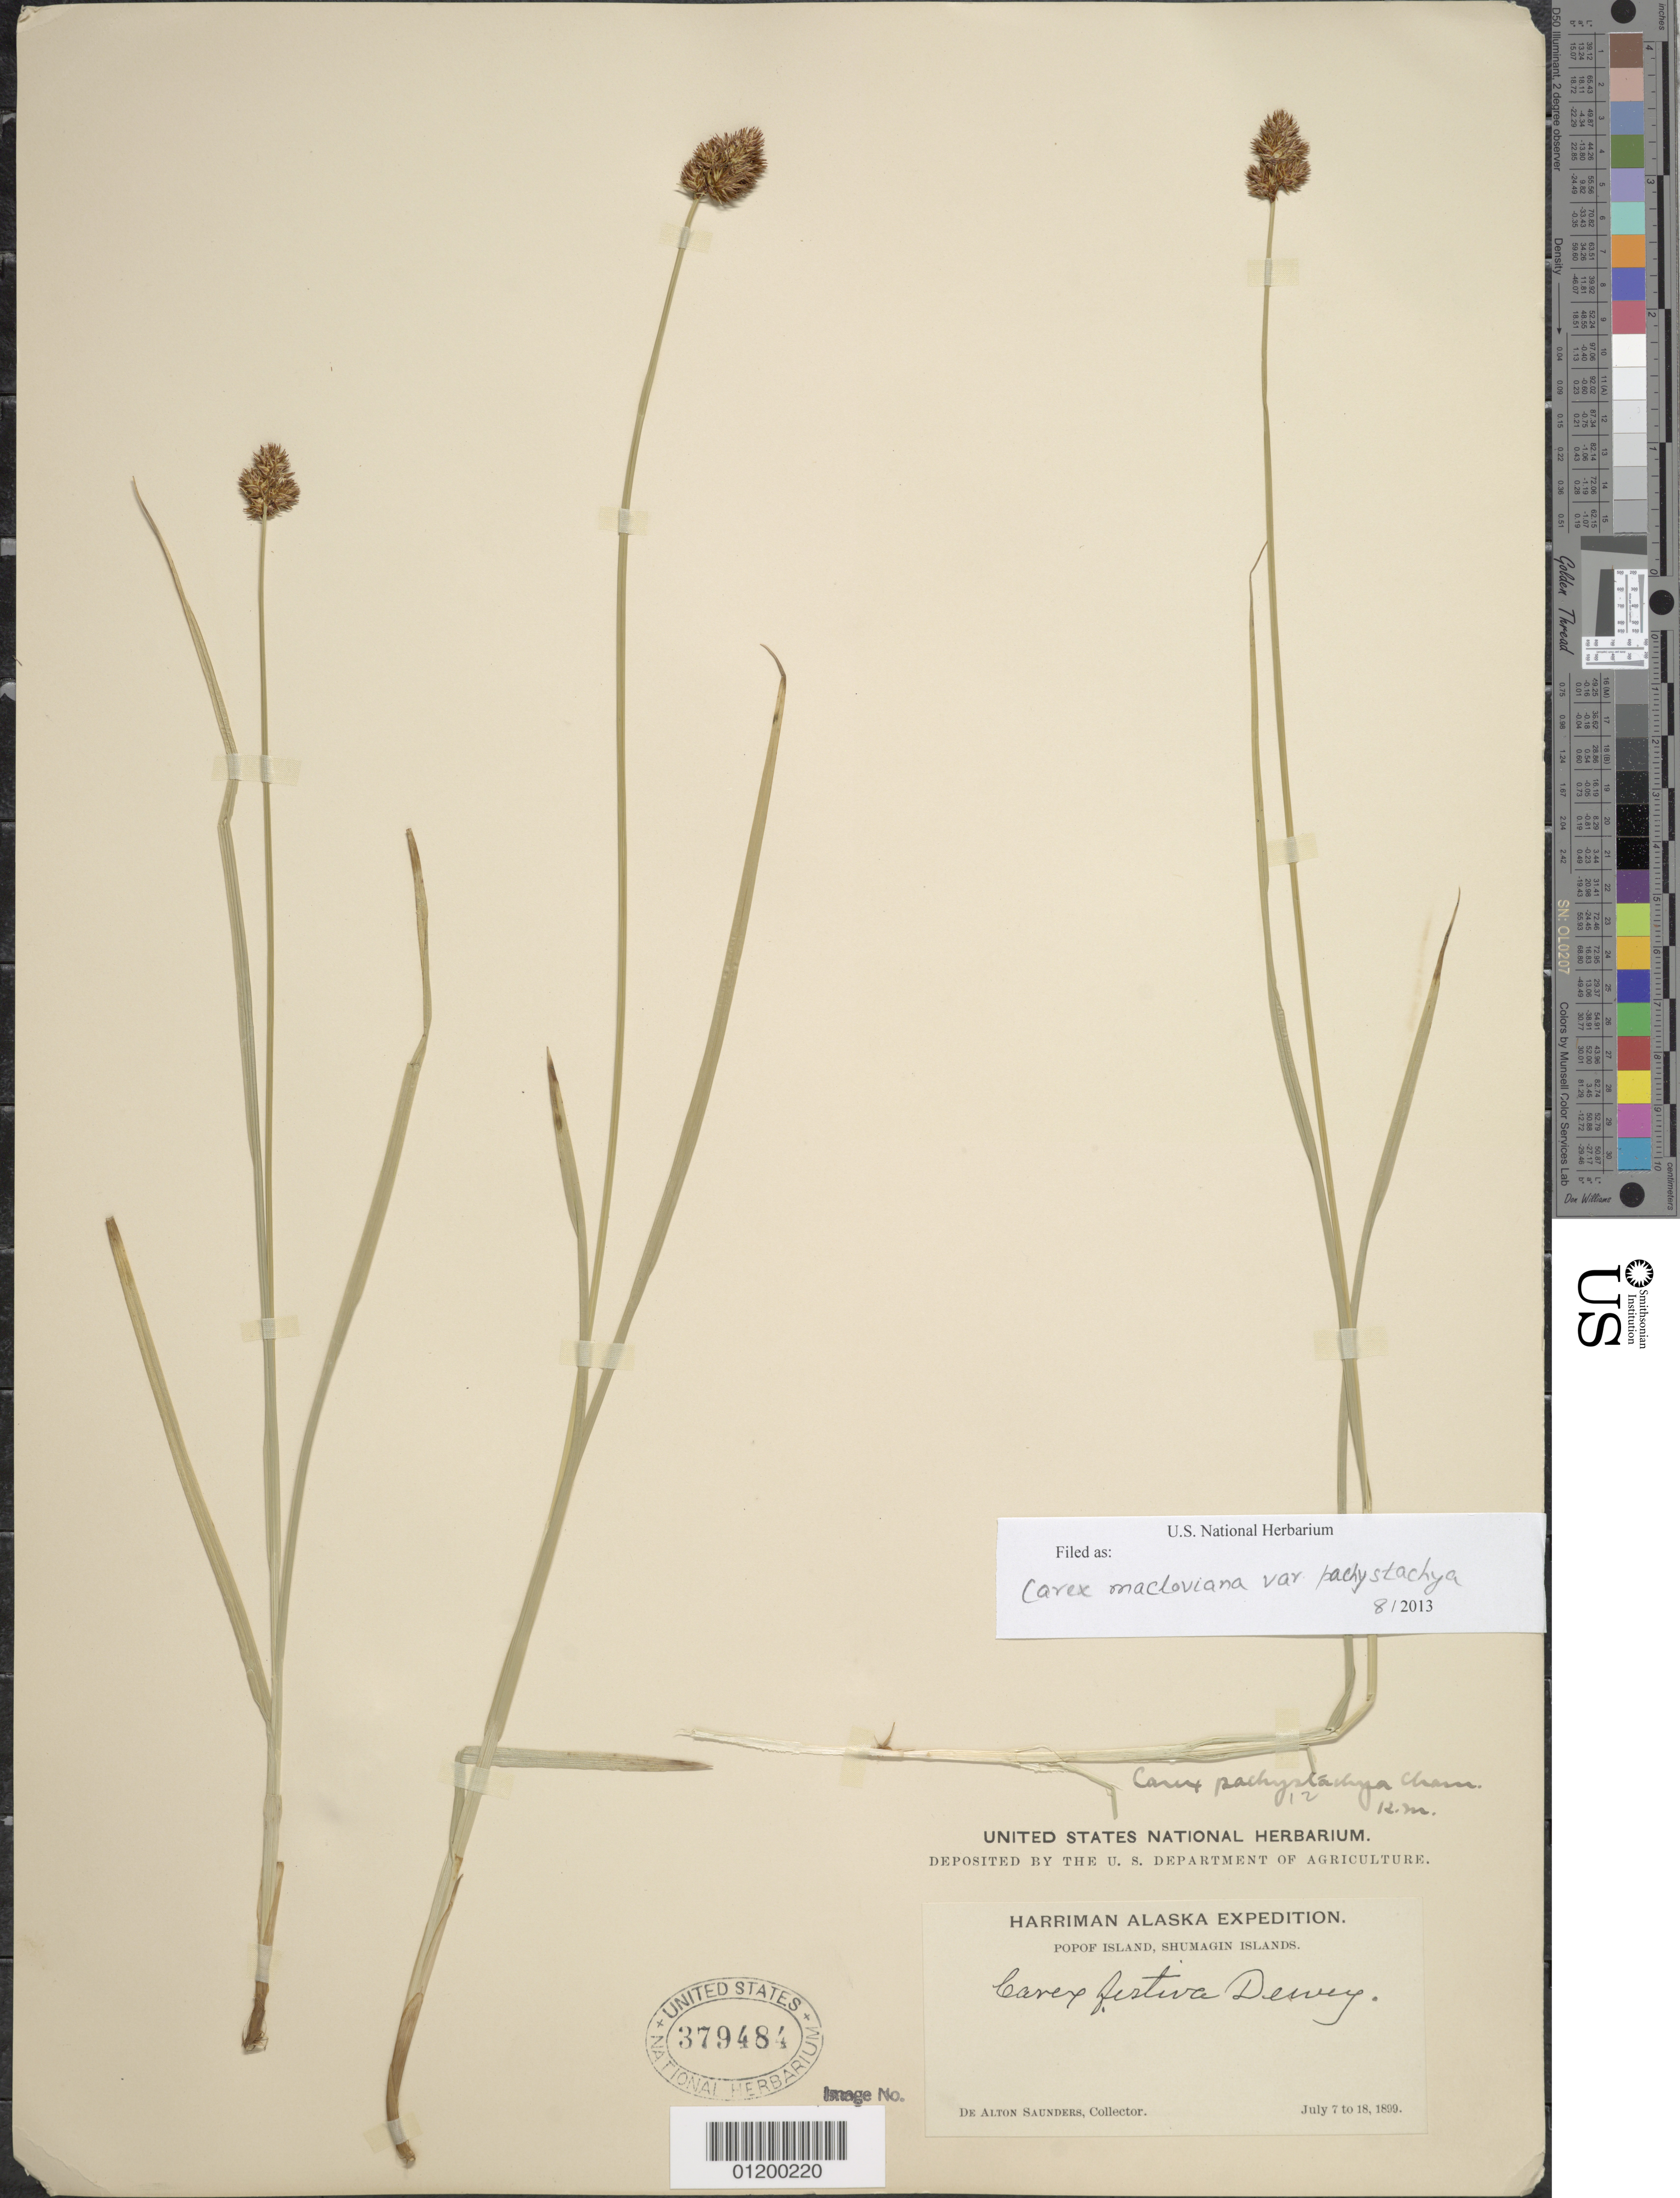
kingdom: Plantae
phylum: Tracheophyta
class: Liliopsida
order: Poales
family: Cyperaceae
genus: Carex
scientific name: Carex pachystachya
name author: Cham. ex Steud.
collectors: D. A. Saunders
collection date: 1899-07-07/1899-07-18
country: United States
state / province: Alaska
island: Popof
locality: Popof Island, Shumagin Islands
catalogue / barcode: US 379484